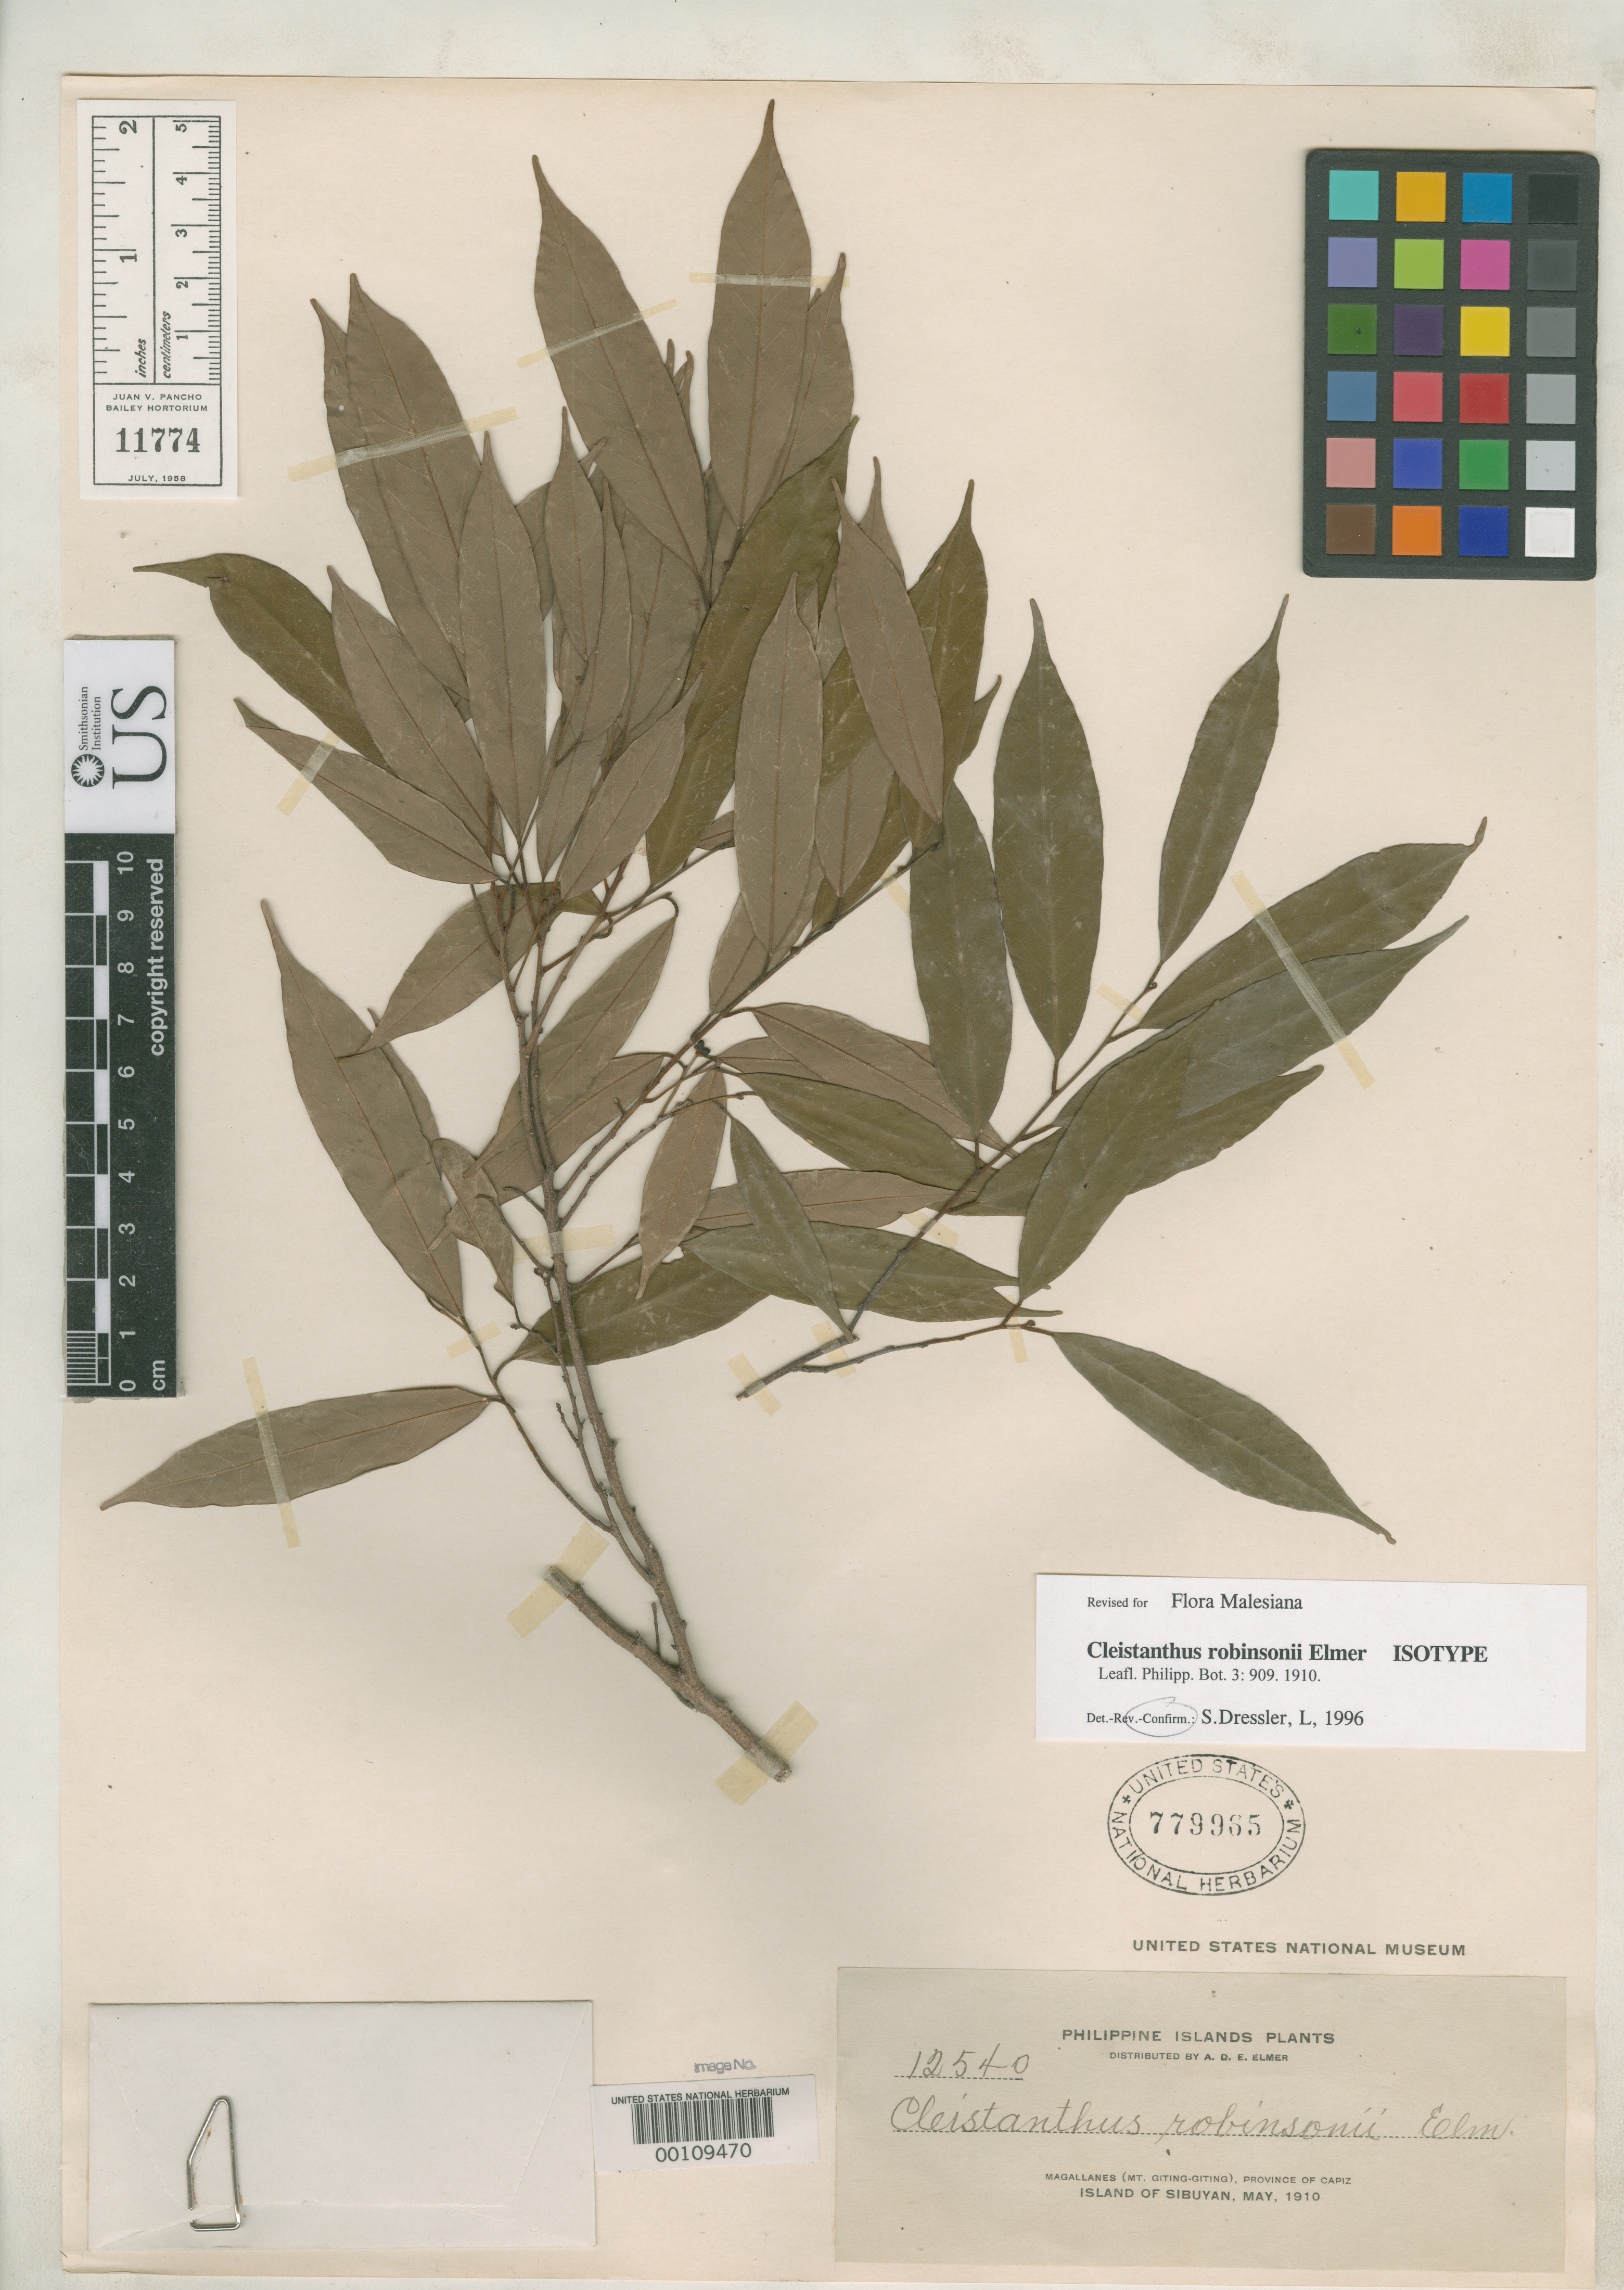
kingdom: Plantae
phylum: Tracheophyta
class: Magnoliopsida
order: Malpighiales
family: Phyllanthaceae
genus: Cleistanthus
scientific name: Cleistanthus robinsonii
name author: Elmer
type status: Isolectotype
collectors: A. D. E. Elmer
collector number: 12540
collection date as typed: May 1910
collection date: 1910-05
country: Philippines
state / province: Mimaropa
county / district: Romblon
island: Sibuyan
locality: Magallanes, Mt. Giting-Giting.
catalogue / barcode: US 779965